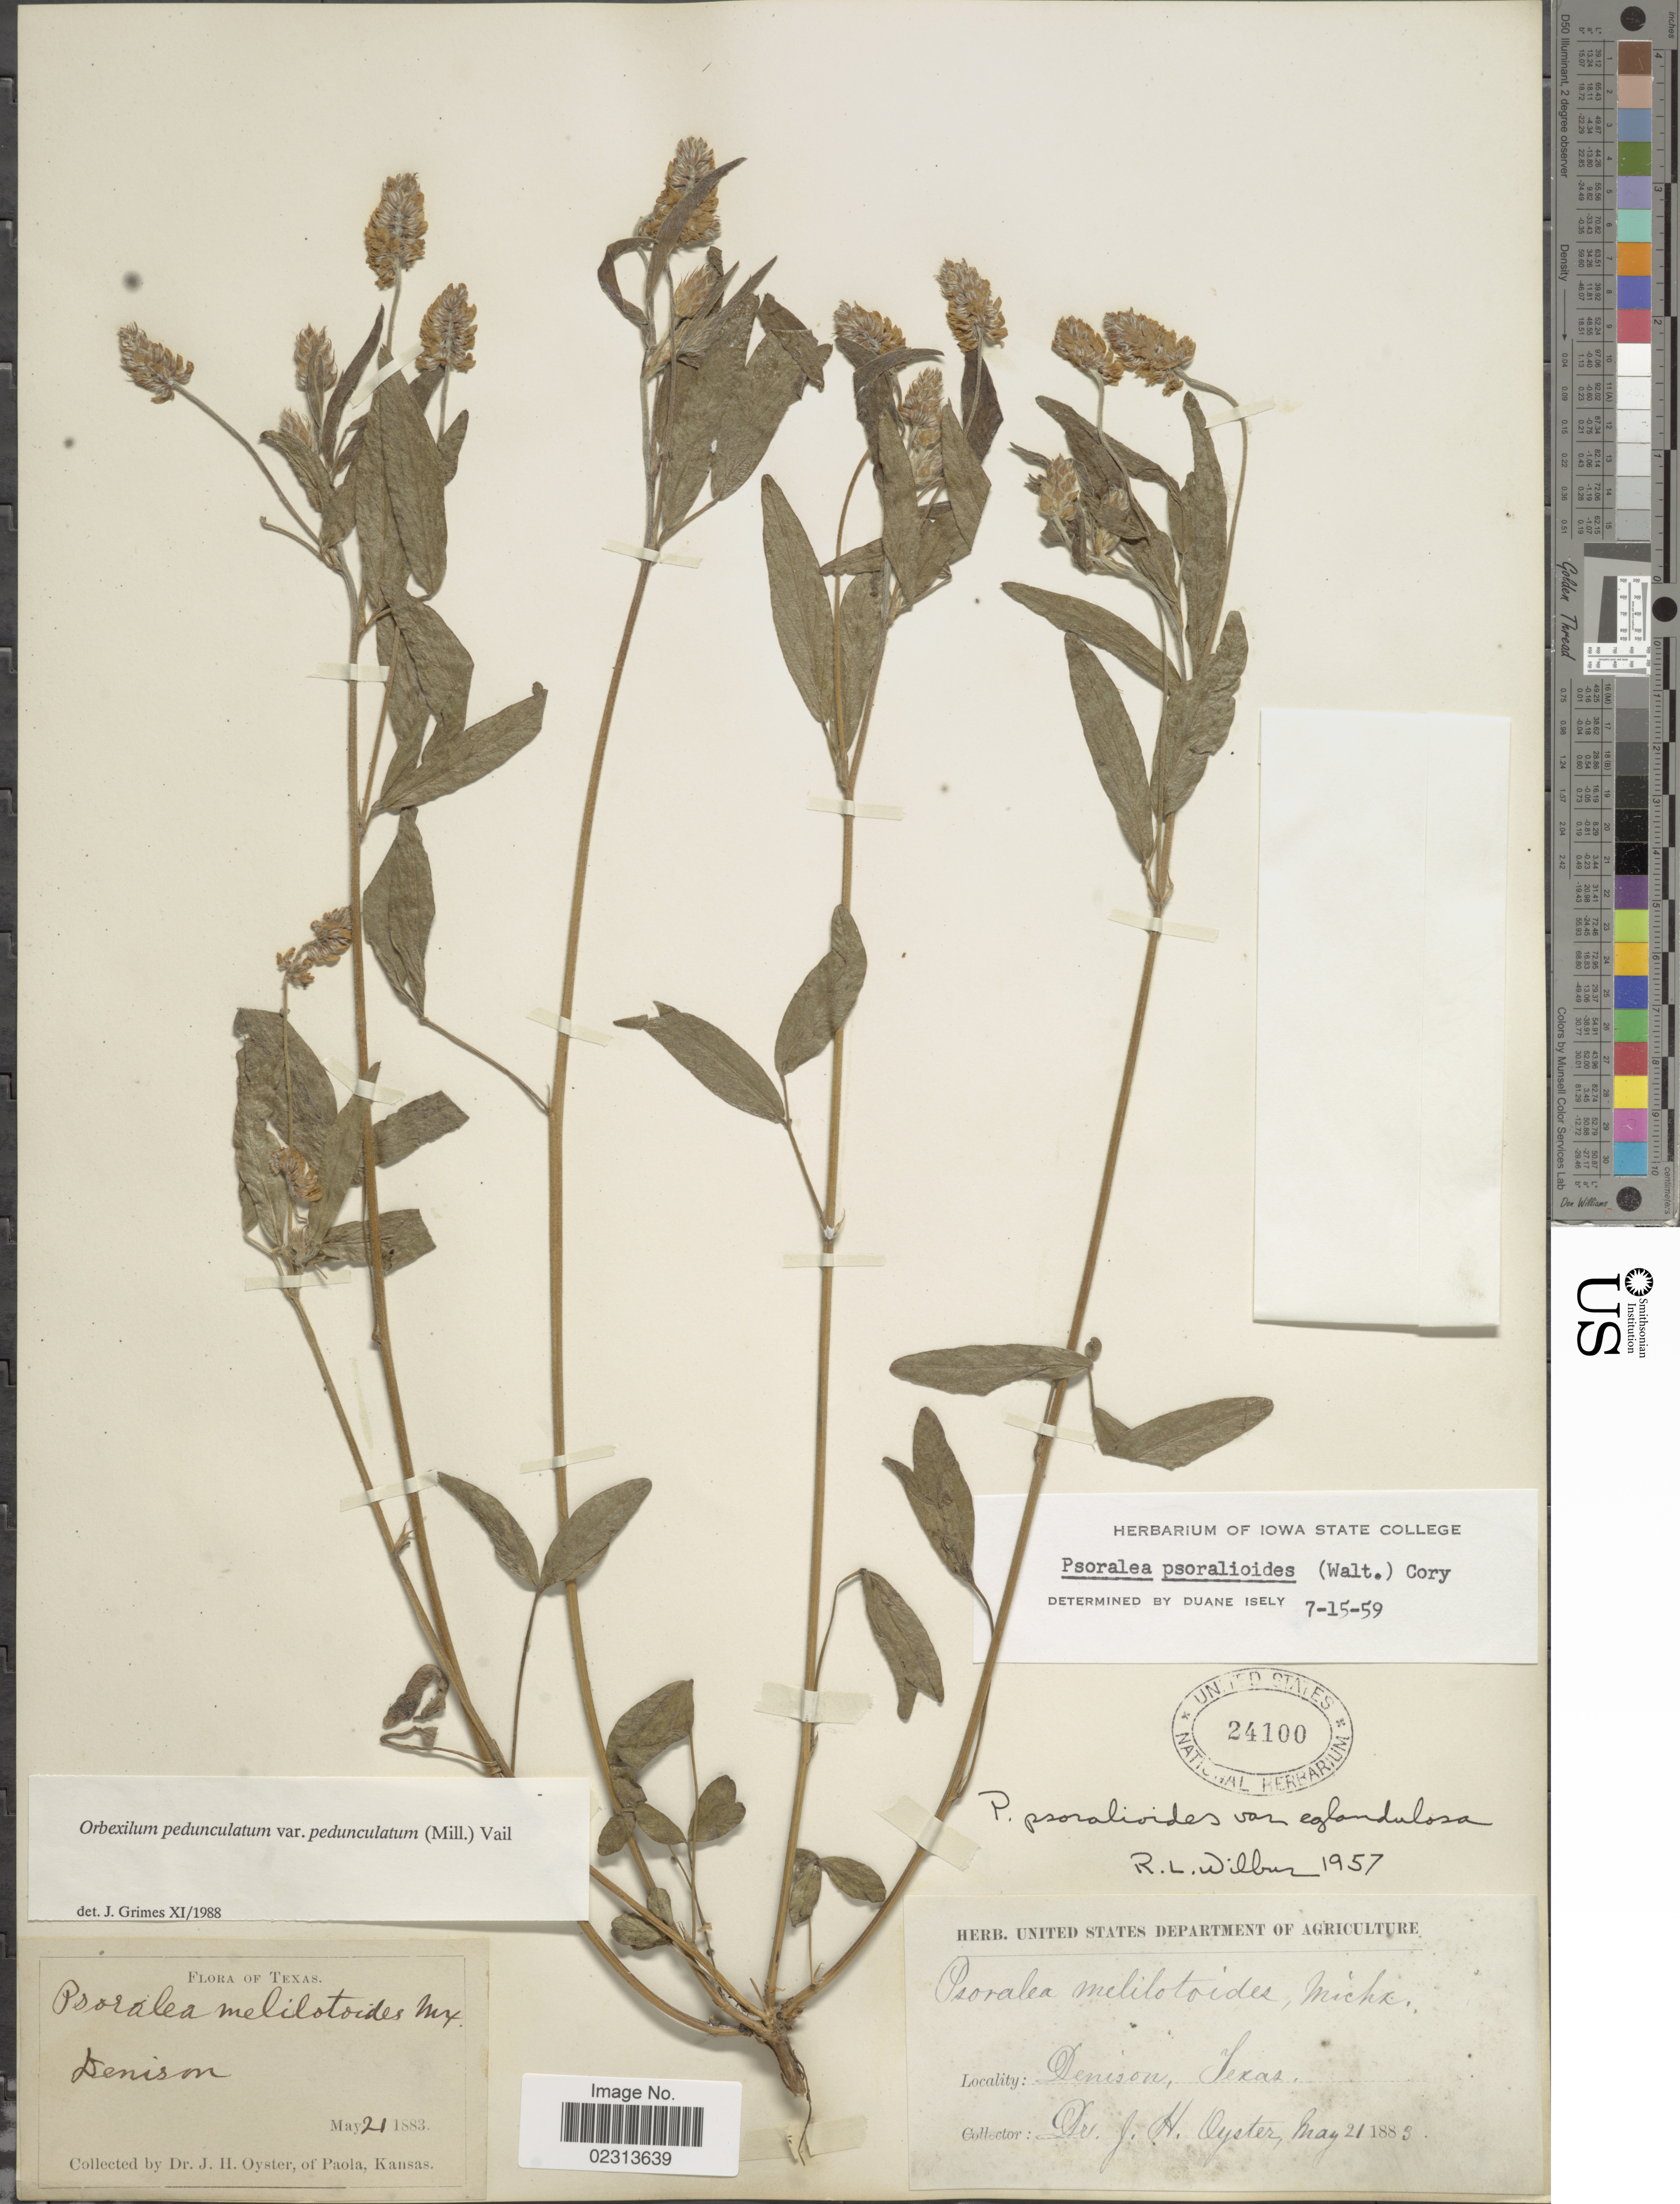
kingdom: Plantae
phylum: Tracheophyta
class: Magnoliopsida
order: Fabales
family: Fabaceae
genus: Orbexilum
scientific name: Orbexilum pedunculatum var. pedunculatum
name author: (Miller) Rydberg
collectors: J. H. Oyster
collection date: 1883-05-21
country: United States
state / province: Texas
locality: Denison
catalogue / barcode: US 24100